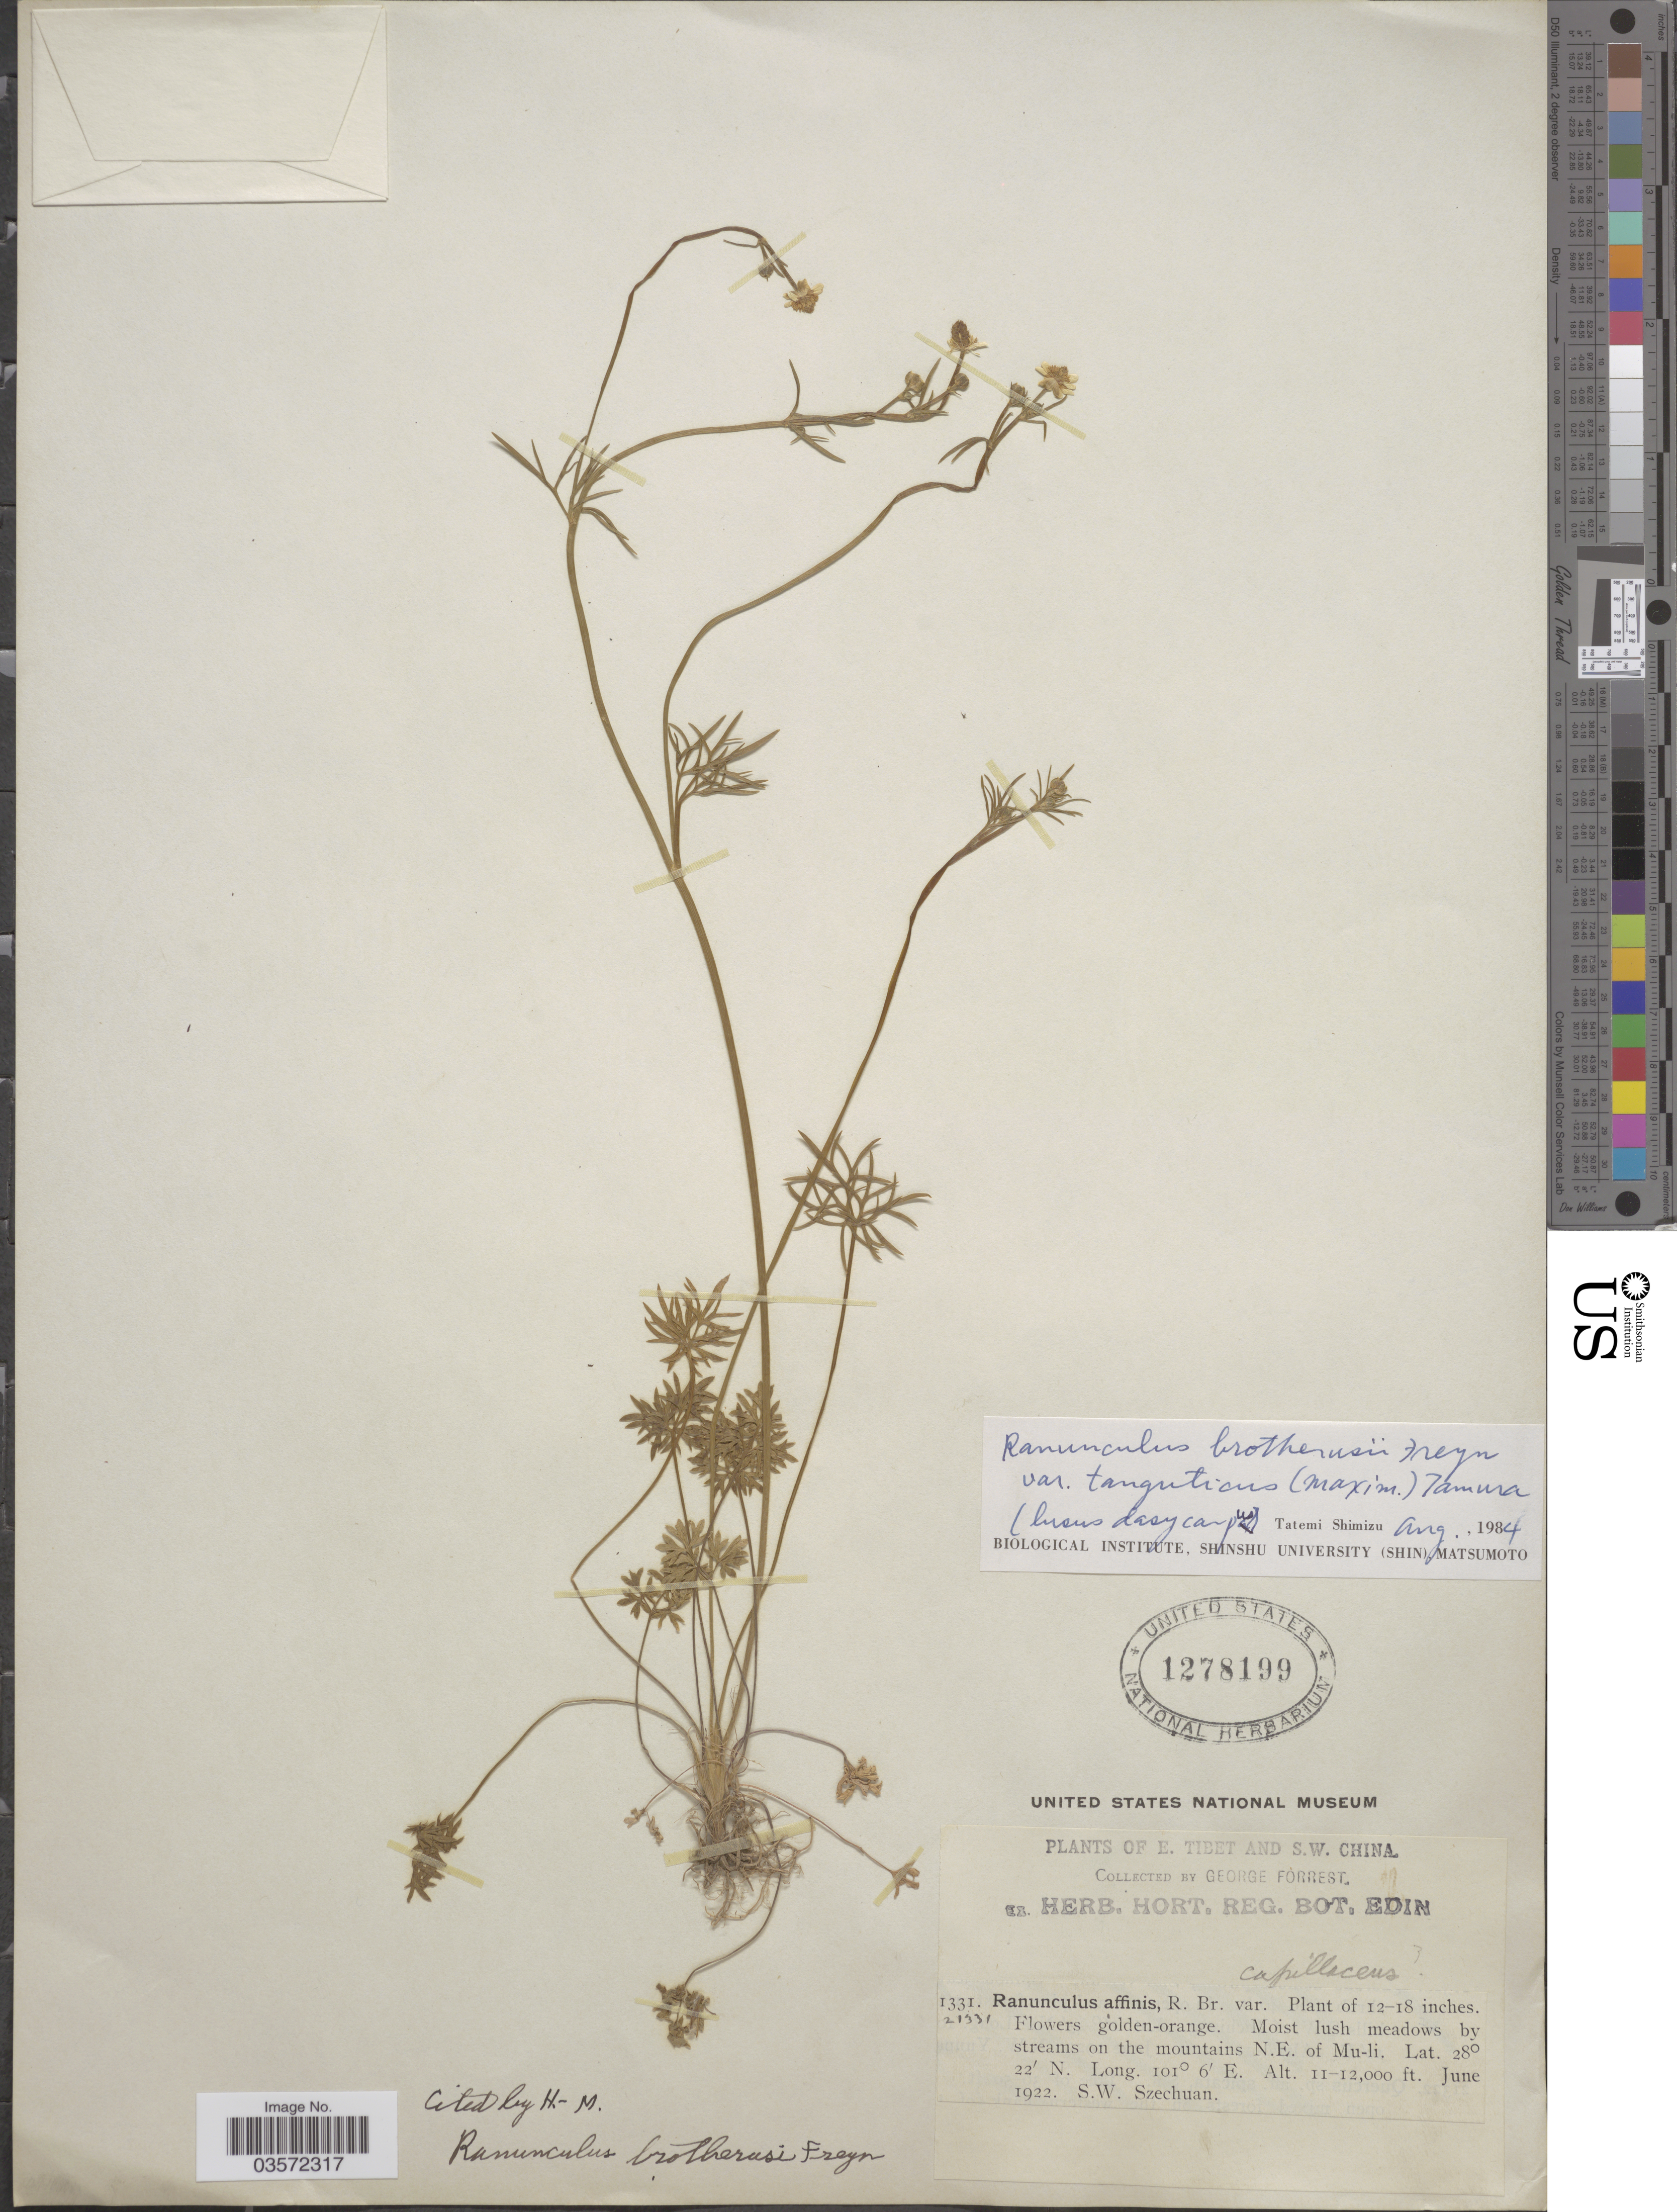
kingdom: Plantae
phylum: Tracheophyta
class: Magnoliopsida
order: Ranunculales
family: Ranunculaceae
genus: Ranunculus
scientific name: Ranunculus brotherusii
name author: Freyn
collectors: G. Forrest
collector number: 21331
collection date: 1922-06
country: China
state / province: Sichuan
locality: S.W. China. N.E. of Mu-li, S.W. Szechuan.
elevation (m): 3353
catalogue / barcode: US 1278199